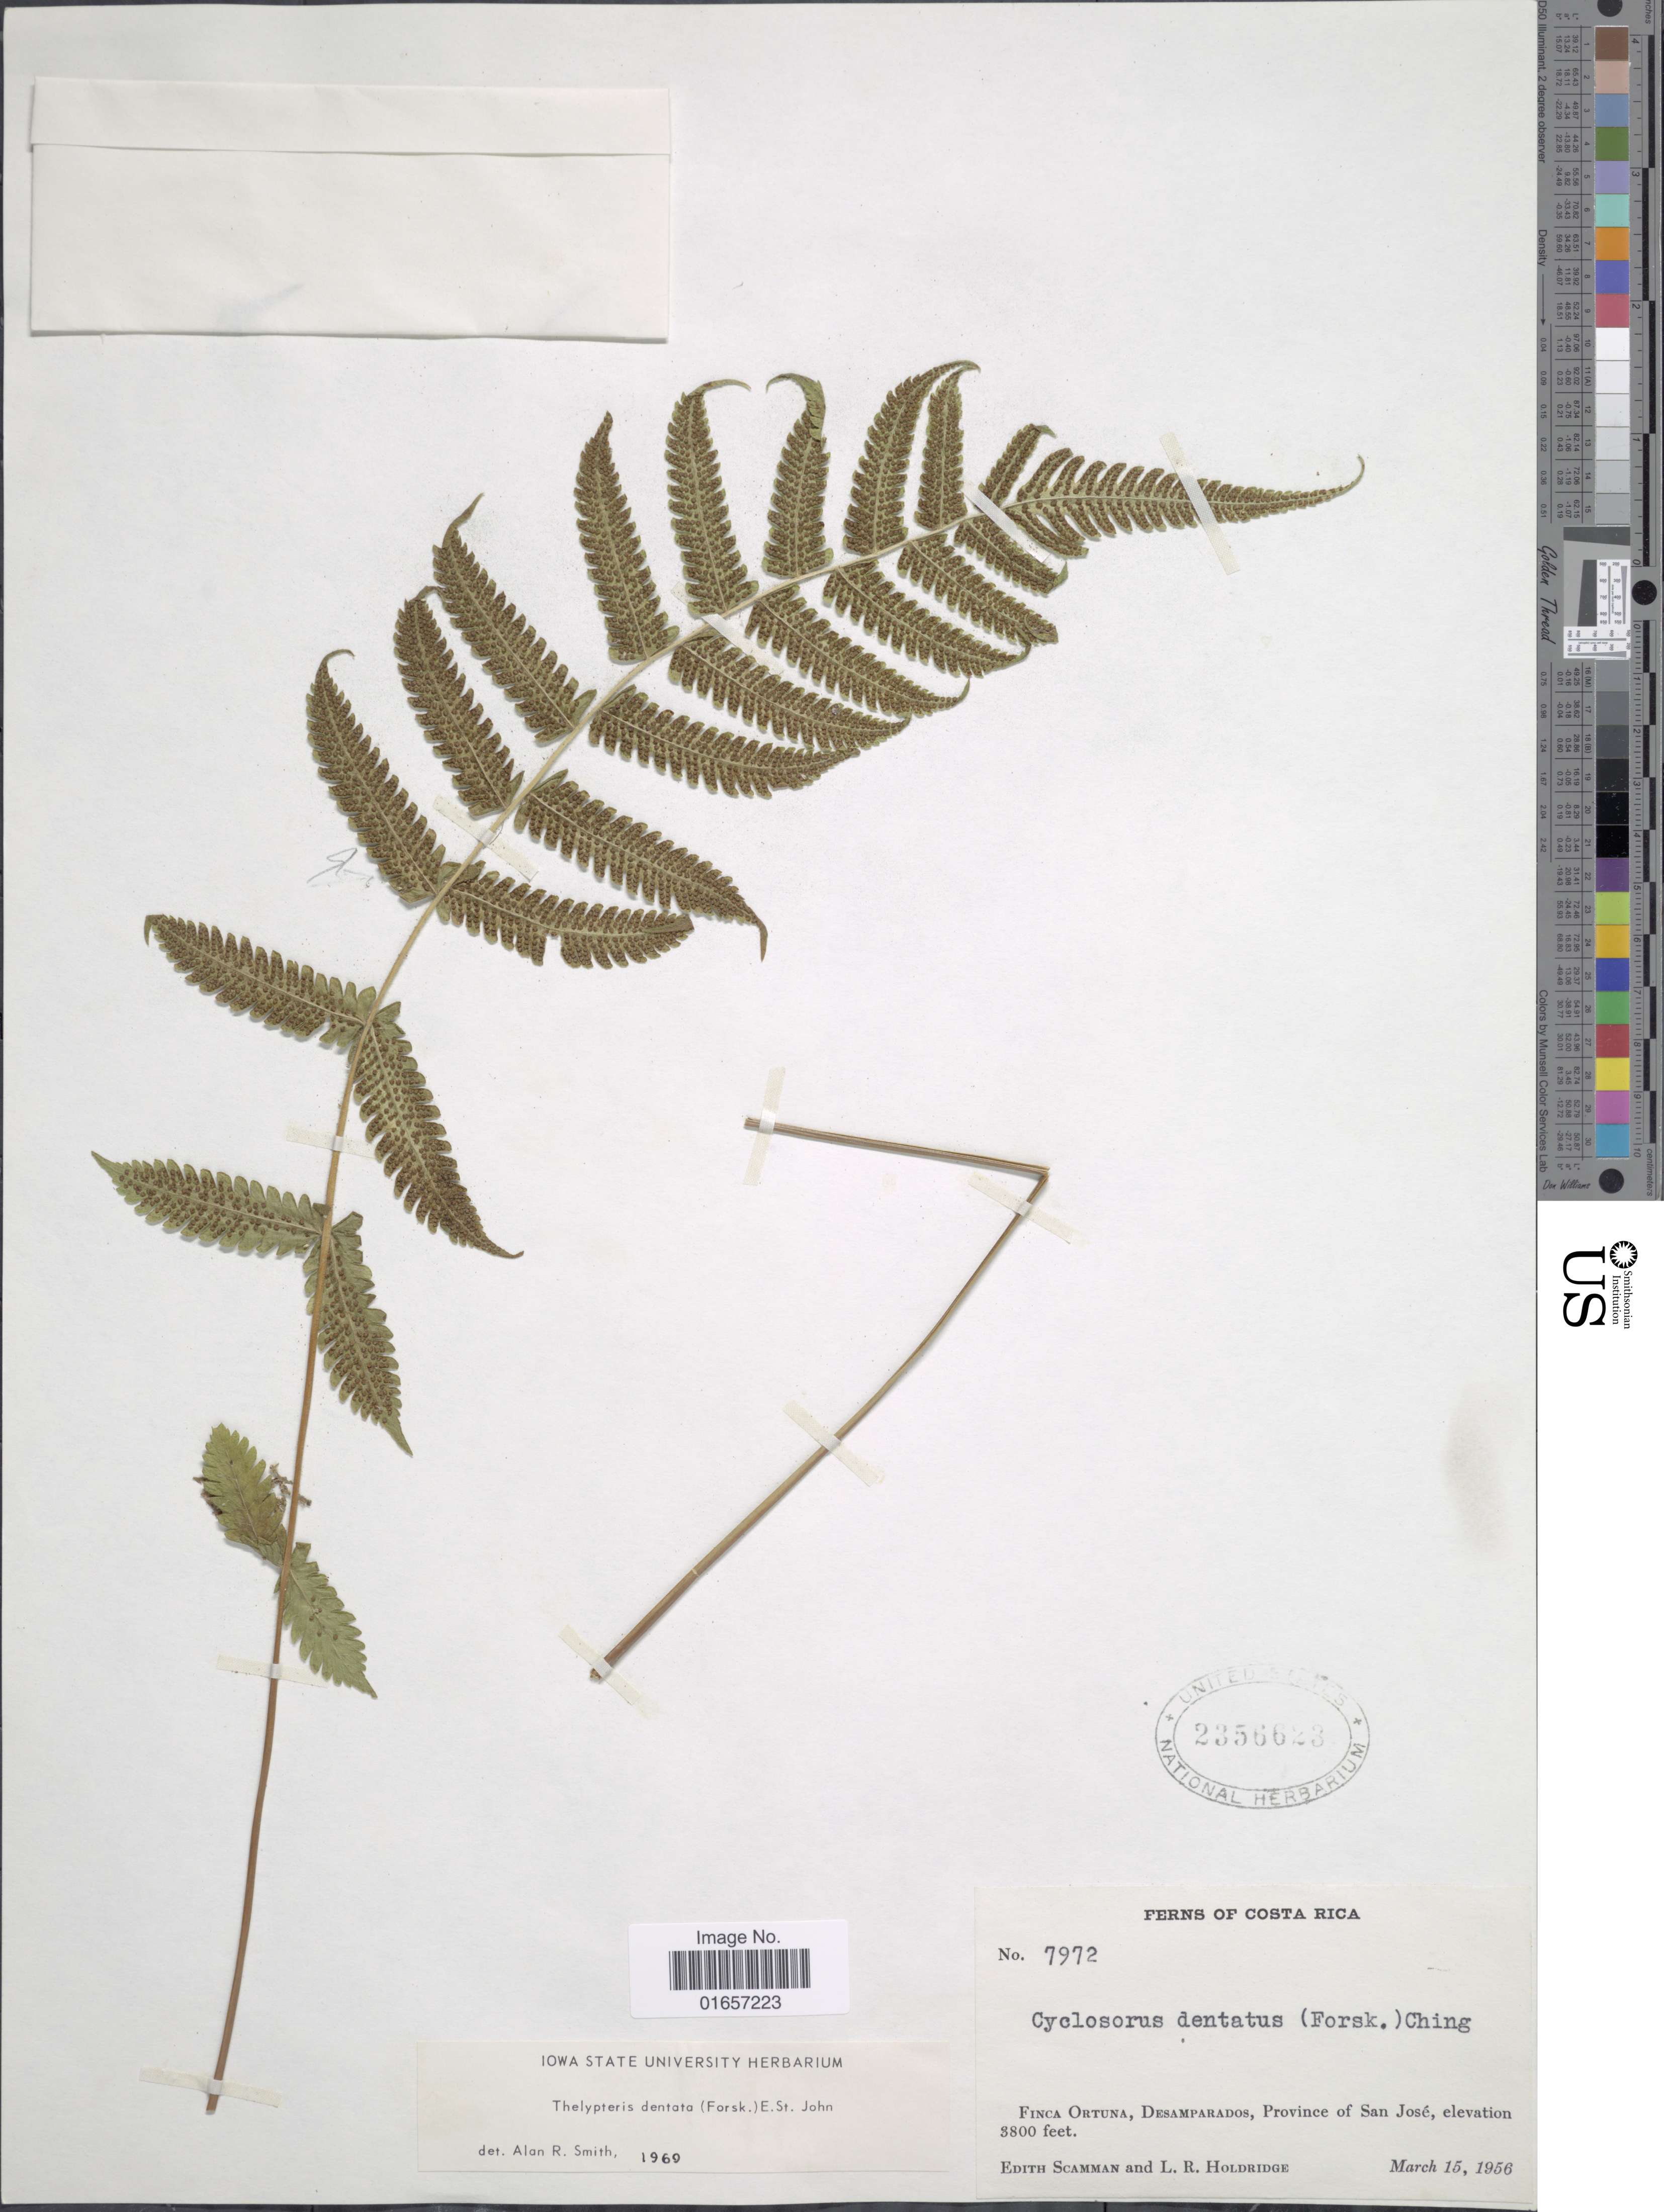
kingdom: Plantae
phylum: Tracheophyta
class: Polypodiopsida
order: Polypodiales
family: Thelypteridaceae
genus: Christella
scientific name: Christella dentata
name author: (Forssk.) Brownsey & Jermy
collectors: E. Scamman & L. Holdridge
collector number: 7972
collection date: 1956-03-15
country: Costa Rica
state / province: San José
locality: Finca Ortuna, Desamparadors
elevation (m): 1158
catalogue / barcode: US 2356623